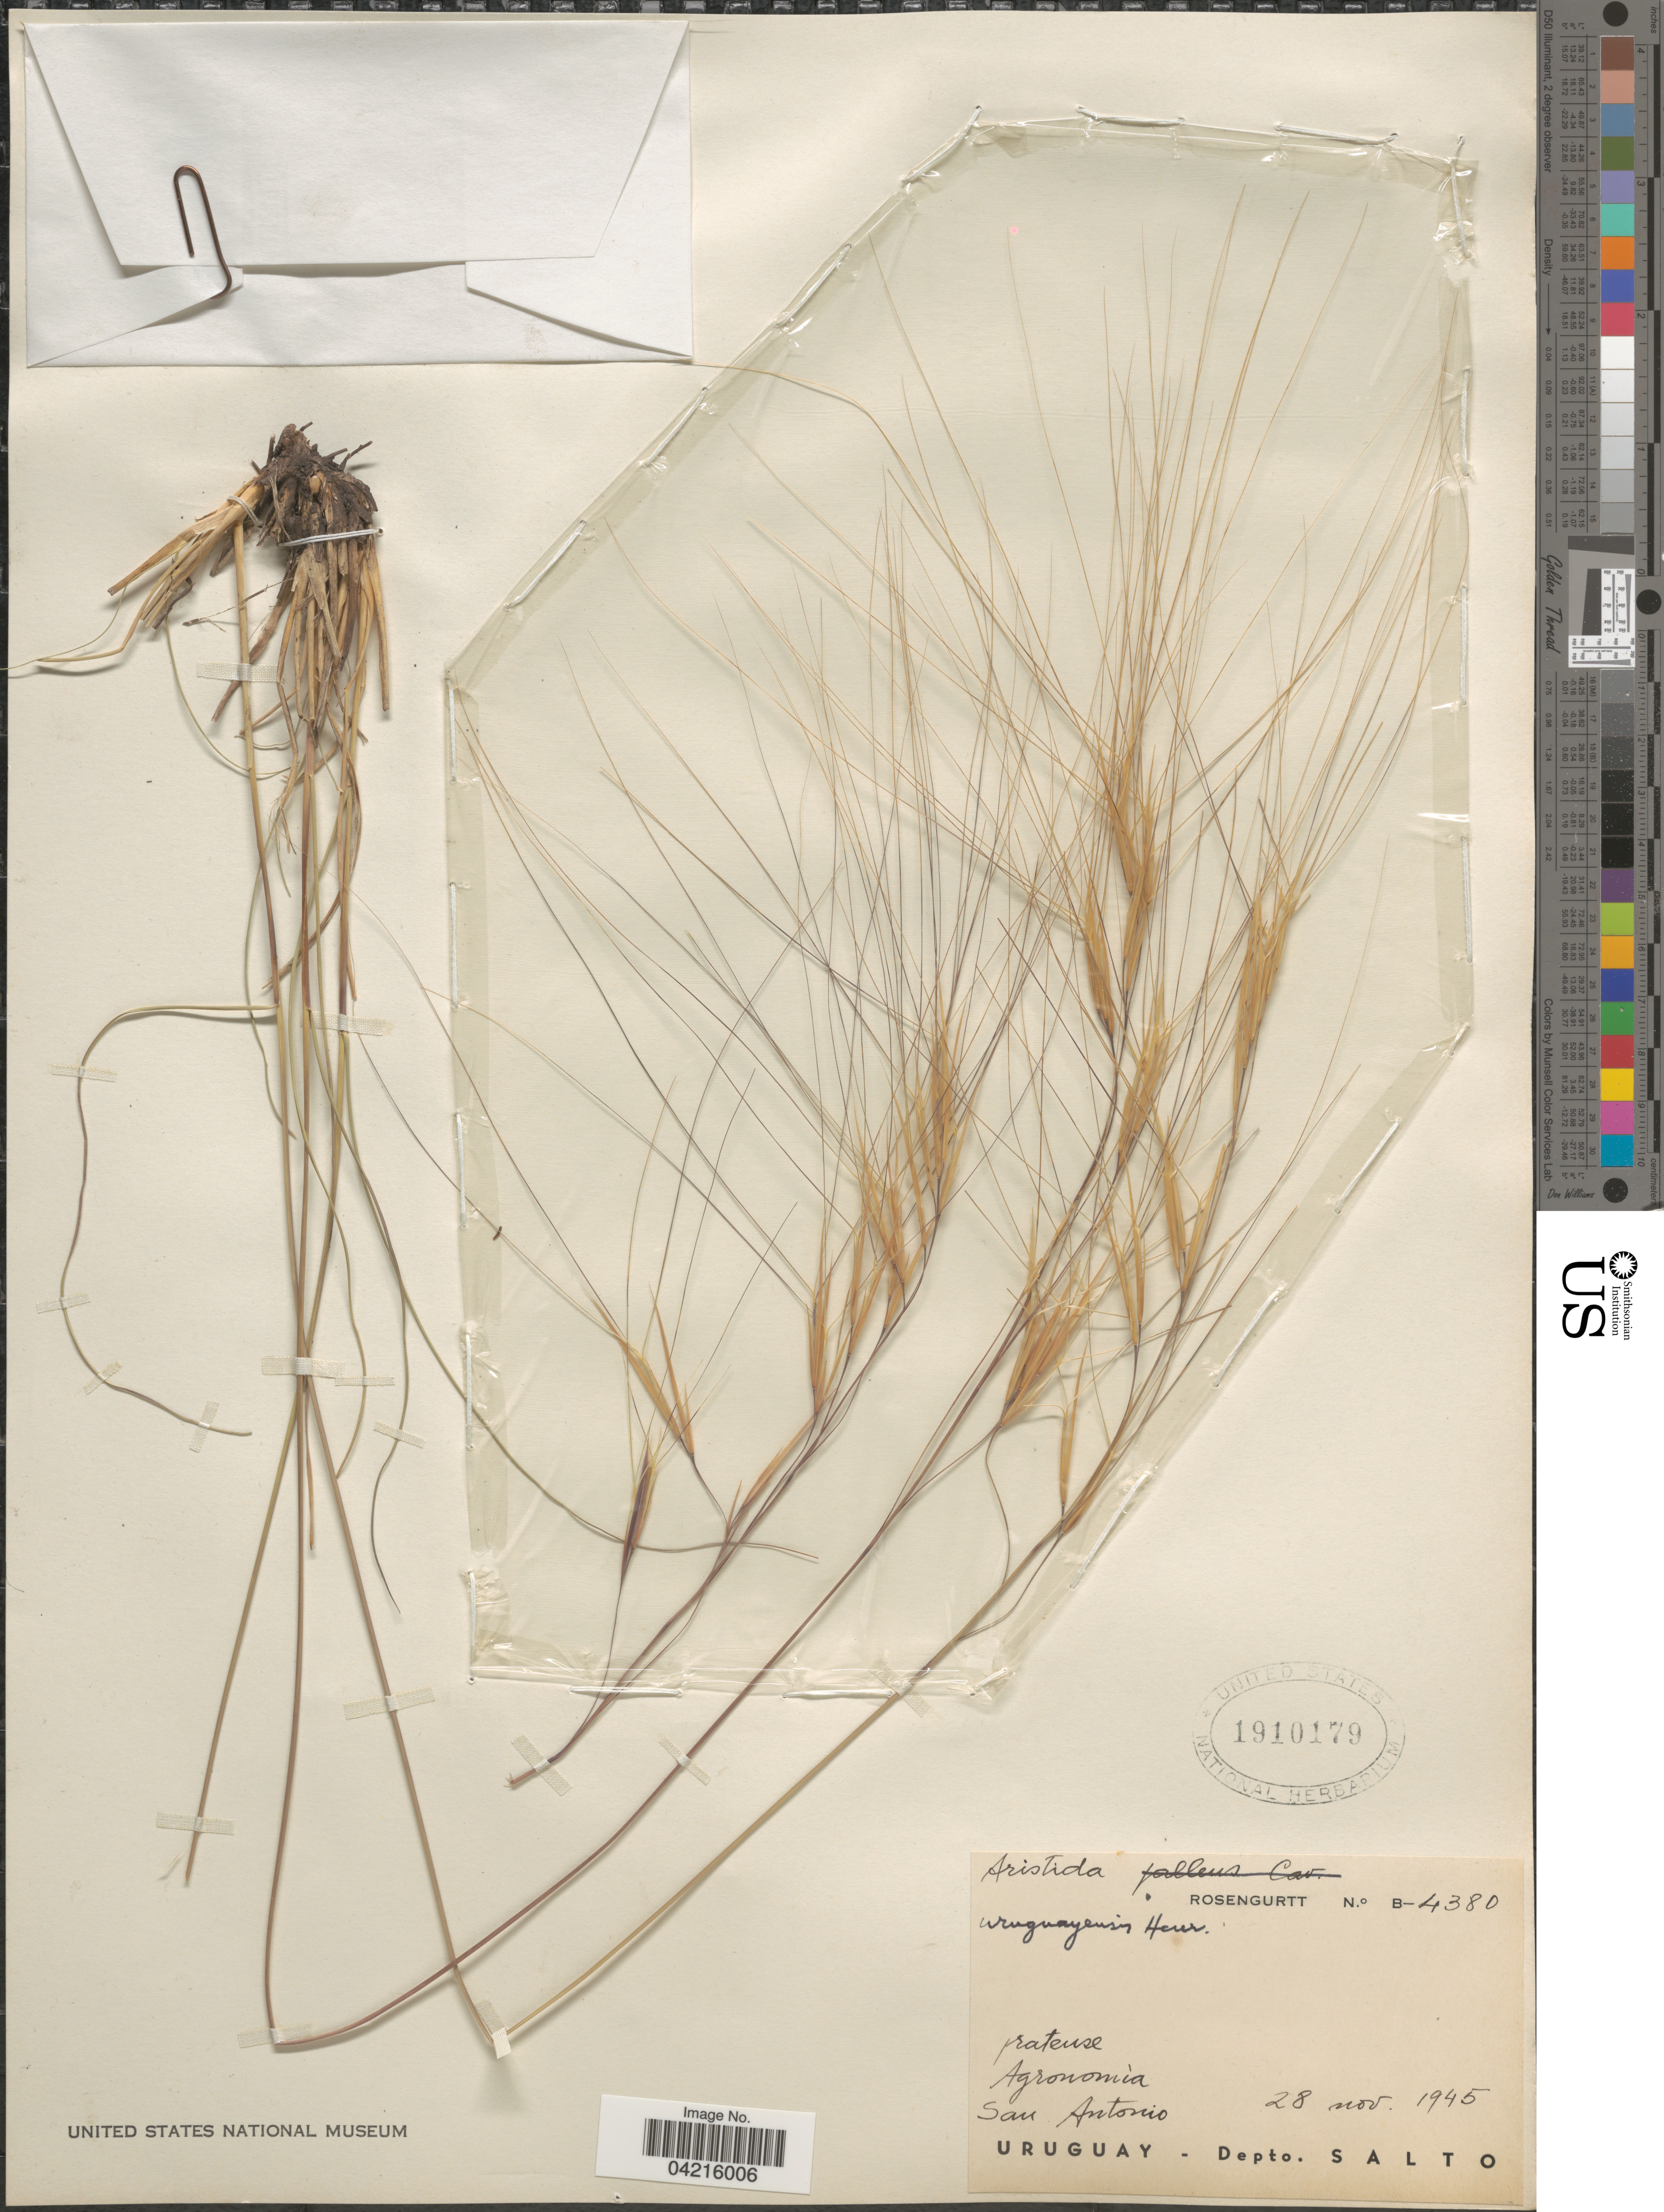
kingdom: Plantae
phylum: Tracheophyta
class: Liliopsida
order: Poales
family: Poaceae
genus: Aristida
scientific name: Aristida uruguayensis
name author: Henr.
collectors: Rosengurtt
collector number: B-4380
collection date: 1945-11-28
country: Uruguay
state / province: Salto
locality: Agronomia. San Antonio. Depto. Salto.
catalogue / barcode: US 1910179